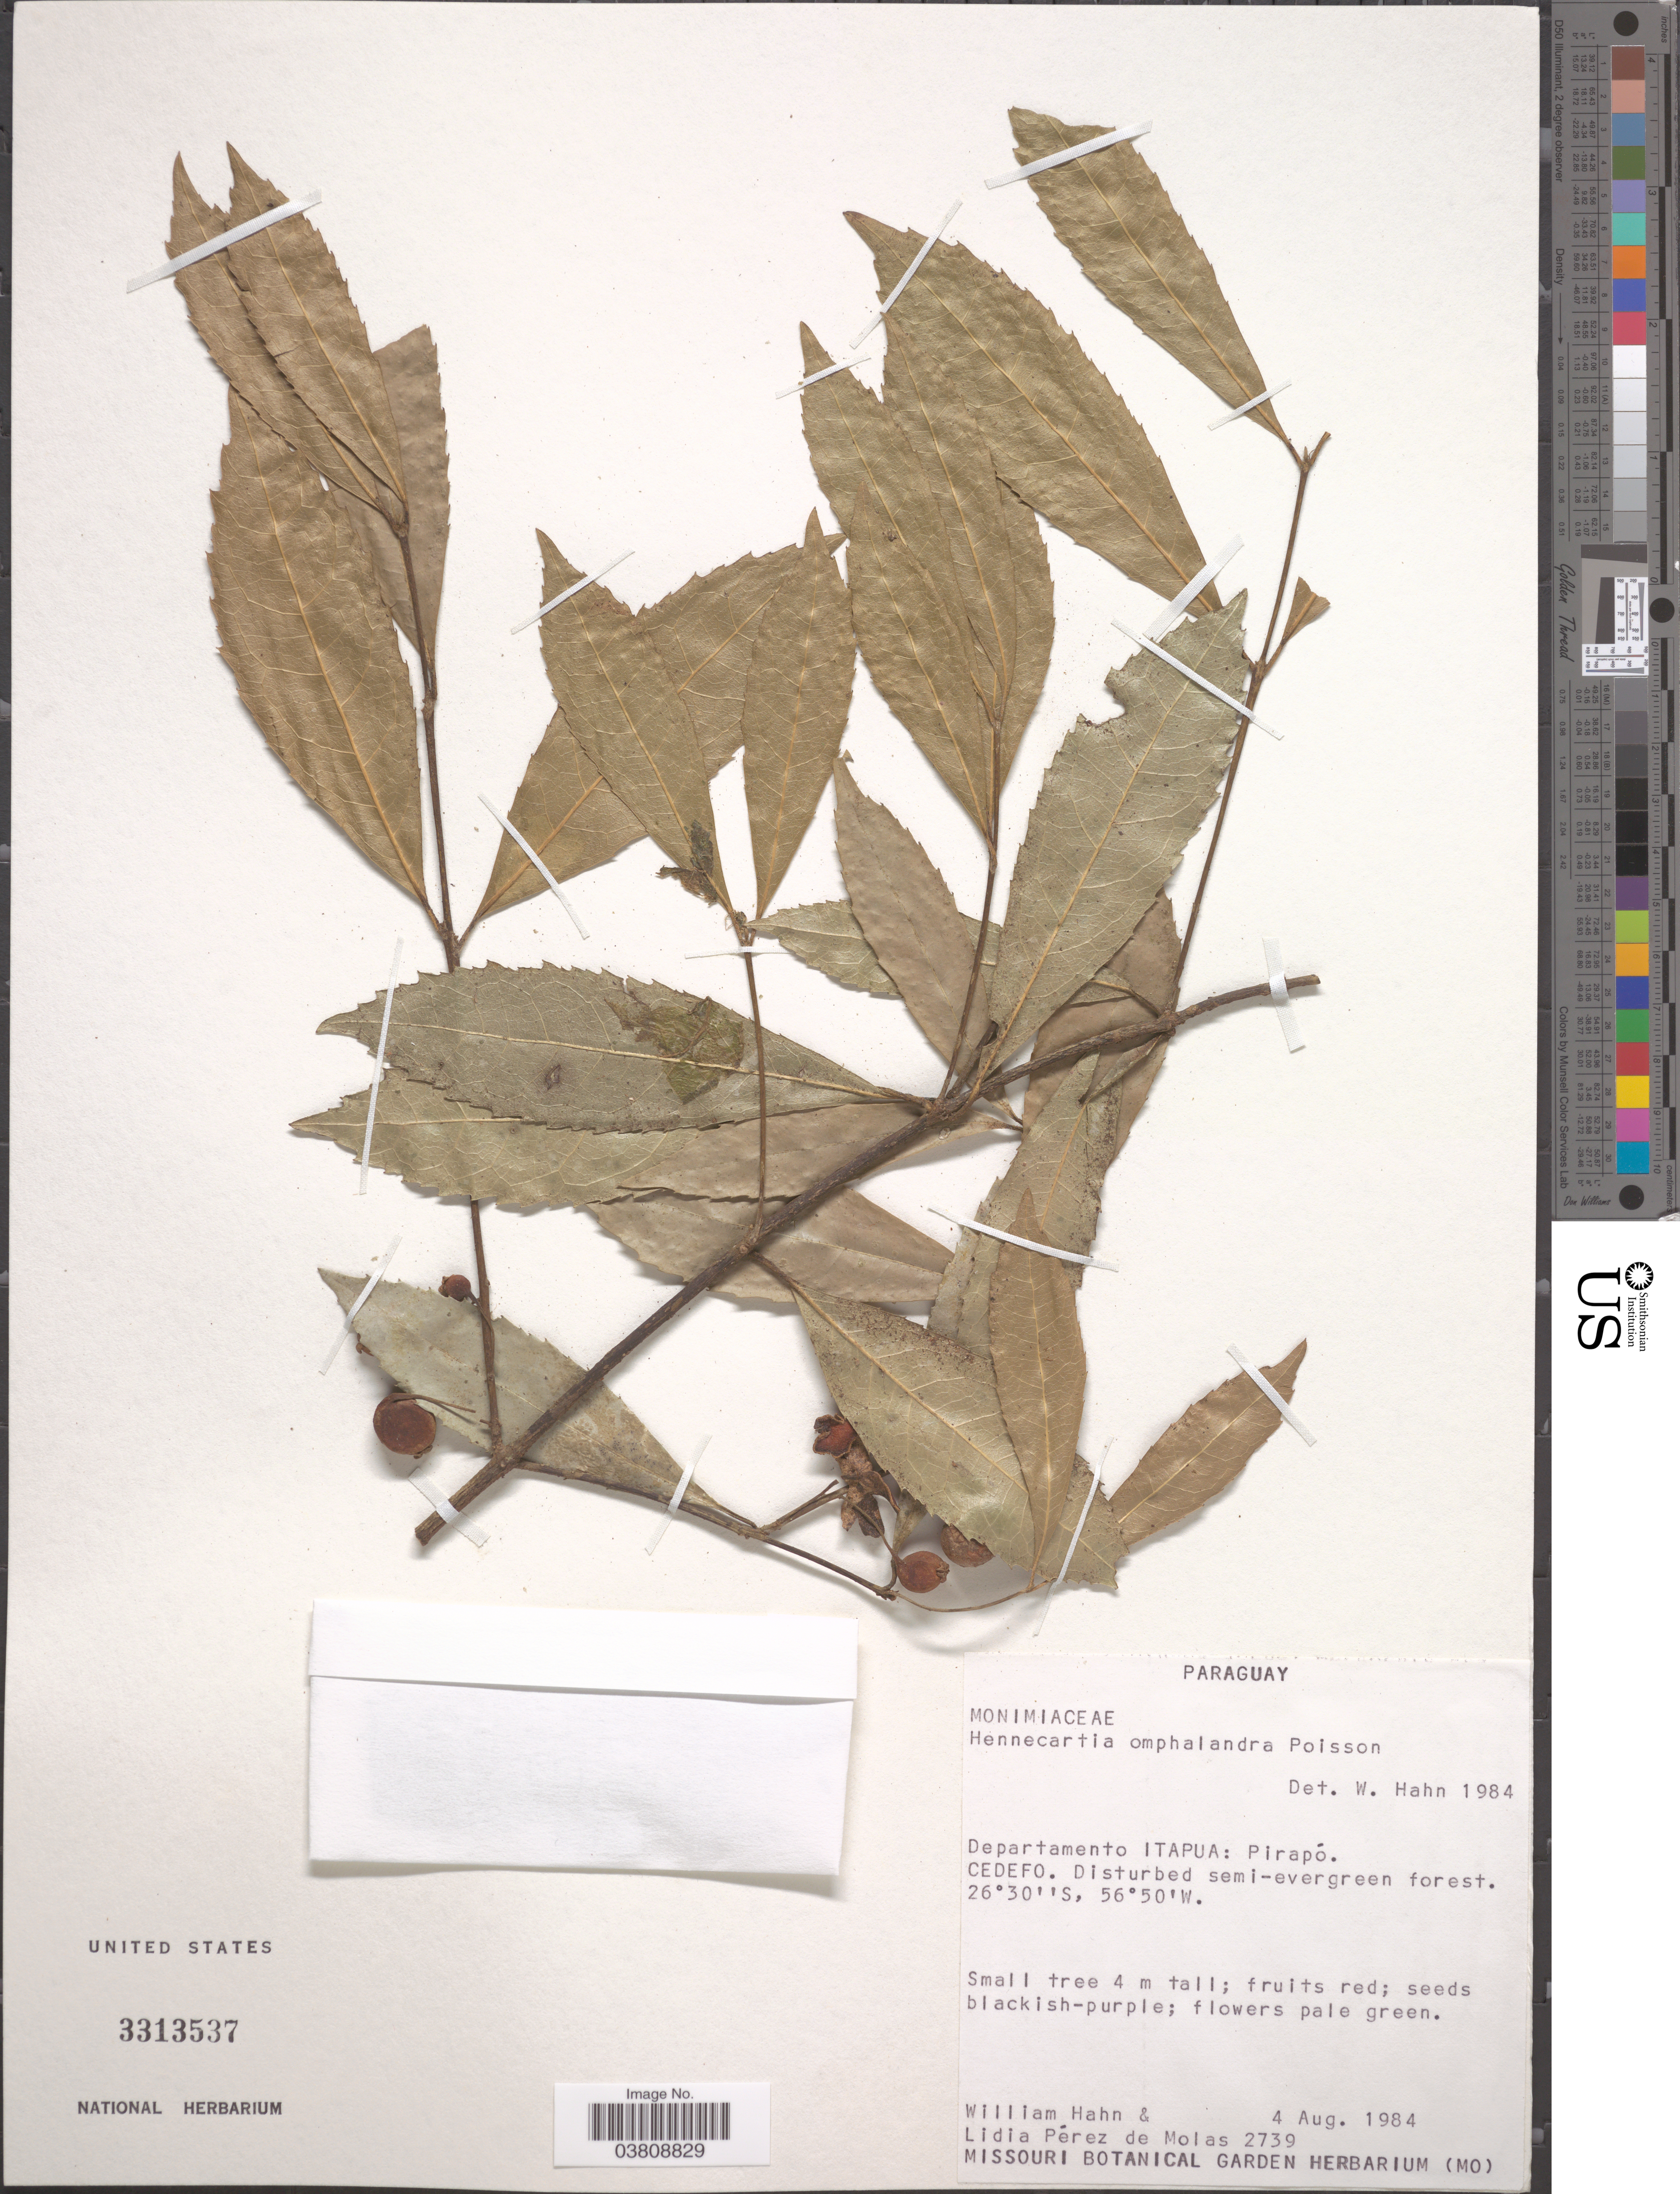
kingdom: Plantae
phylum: Tracheophyta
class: Magnoliopsida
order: Laurales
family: Monimiaceae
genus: Hennecartia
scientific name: Hennecartia omphalandra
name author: J. Poiss.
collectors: W. Hahn & L. Perez de Molas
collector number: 2739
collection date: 1984-08-04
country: Paraguay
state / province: Itapua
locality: Departamento Itapua: Pirapó. Cedefo.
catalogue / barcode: US 3313537